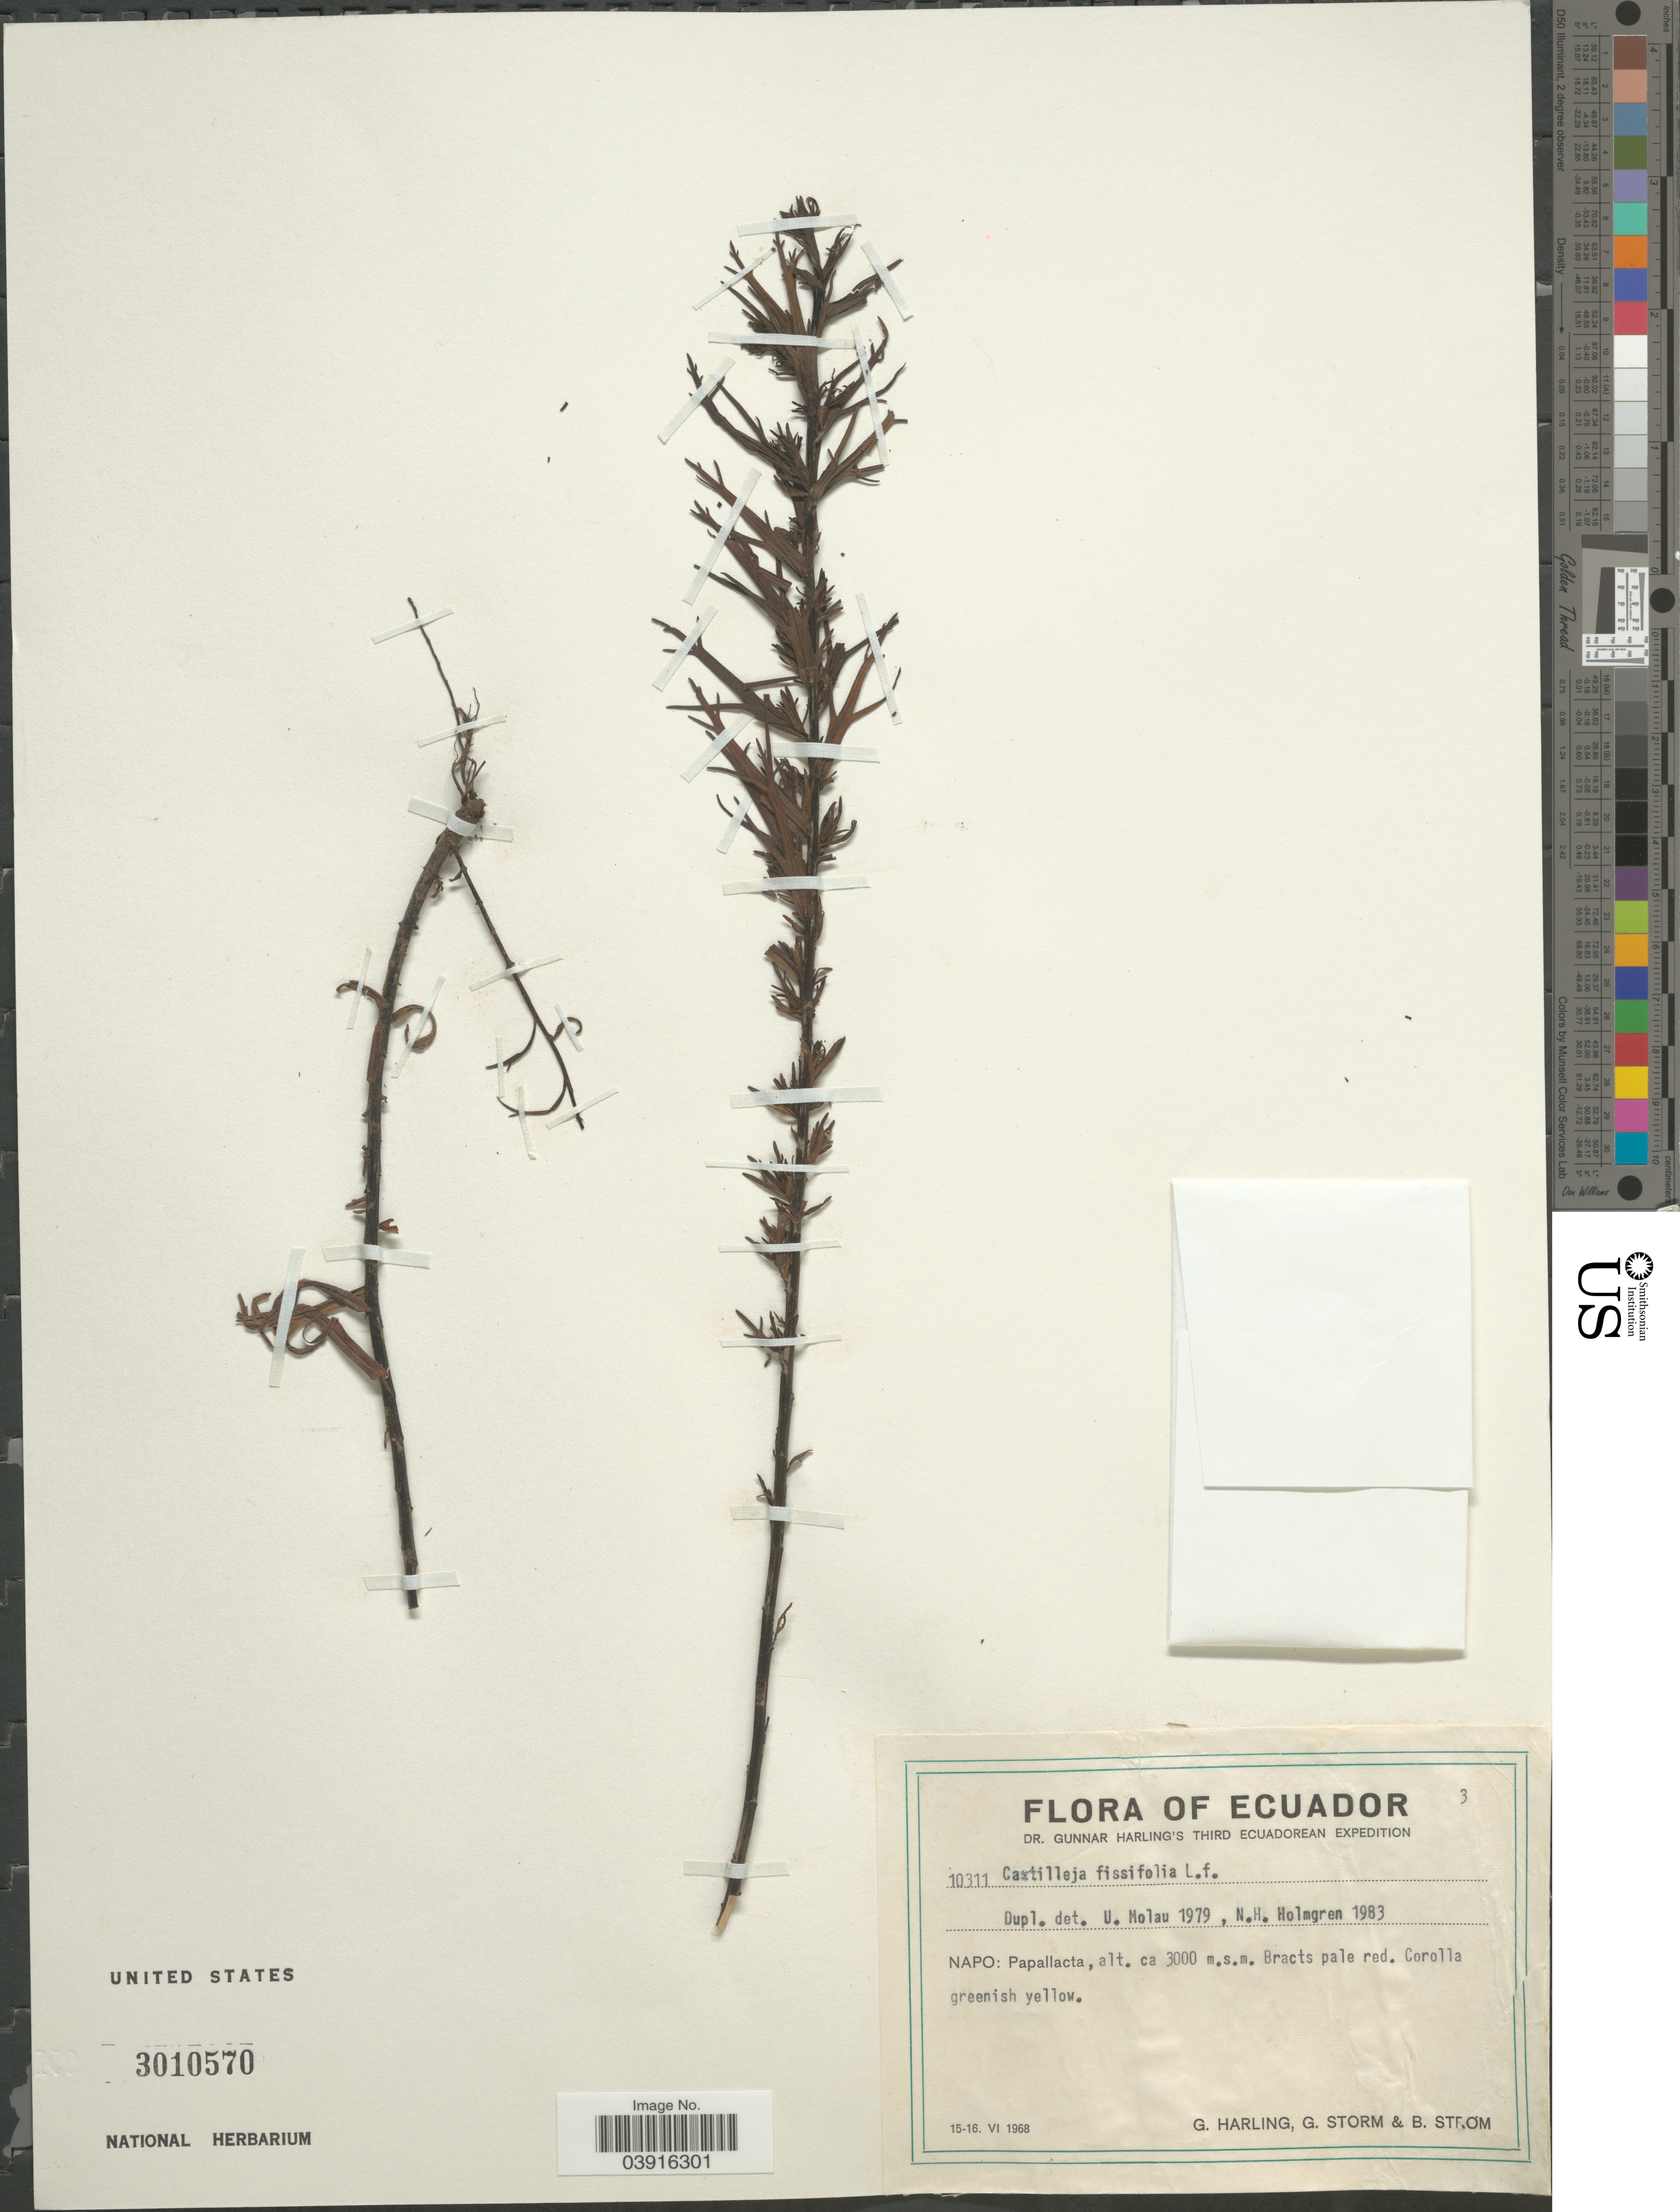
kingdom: Plantae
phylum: Tracheophyta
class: Magnoliopsida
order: Lamiales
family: Orobanchaceae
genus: Castilleja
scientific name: Castilleja fissifolia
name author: L. f.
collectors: G. Harling, G. Storm & B. Strom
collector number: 10311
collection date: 1968-06-15/1968-06-16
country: Ecuador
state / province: Napo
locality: Papallacta.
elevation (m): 3000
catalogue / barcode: US 3010570